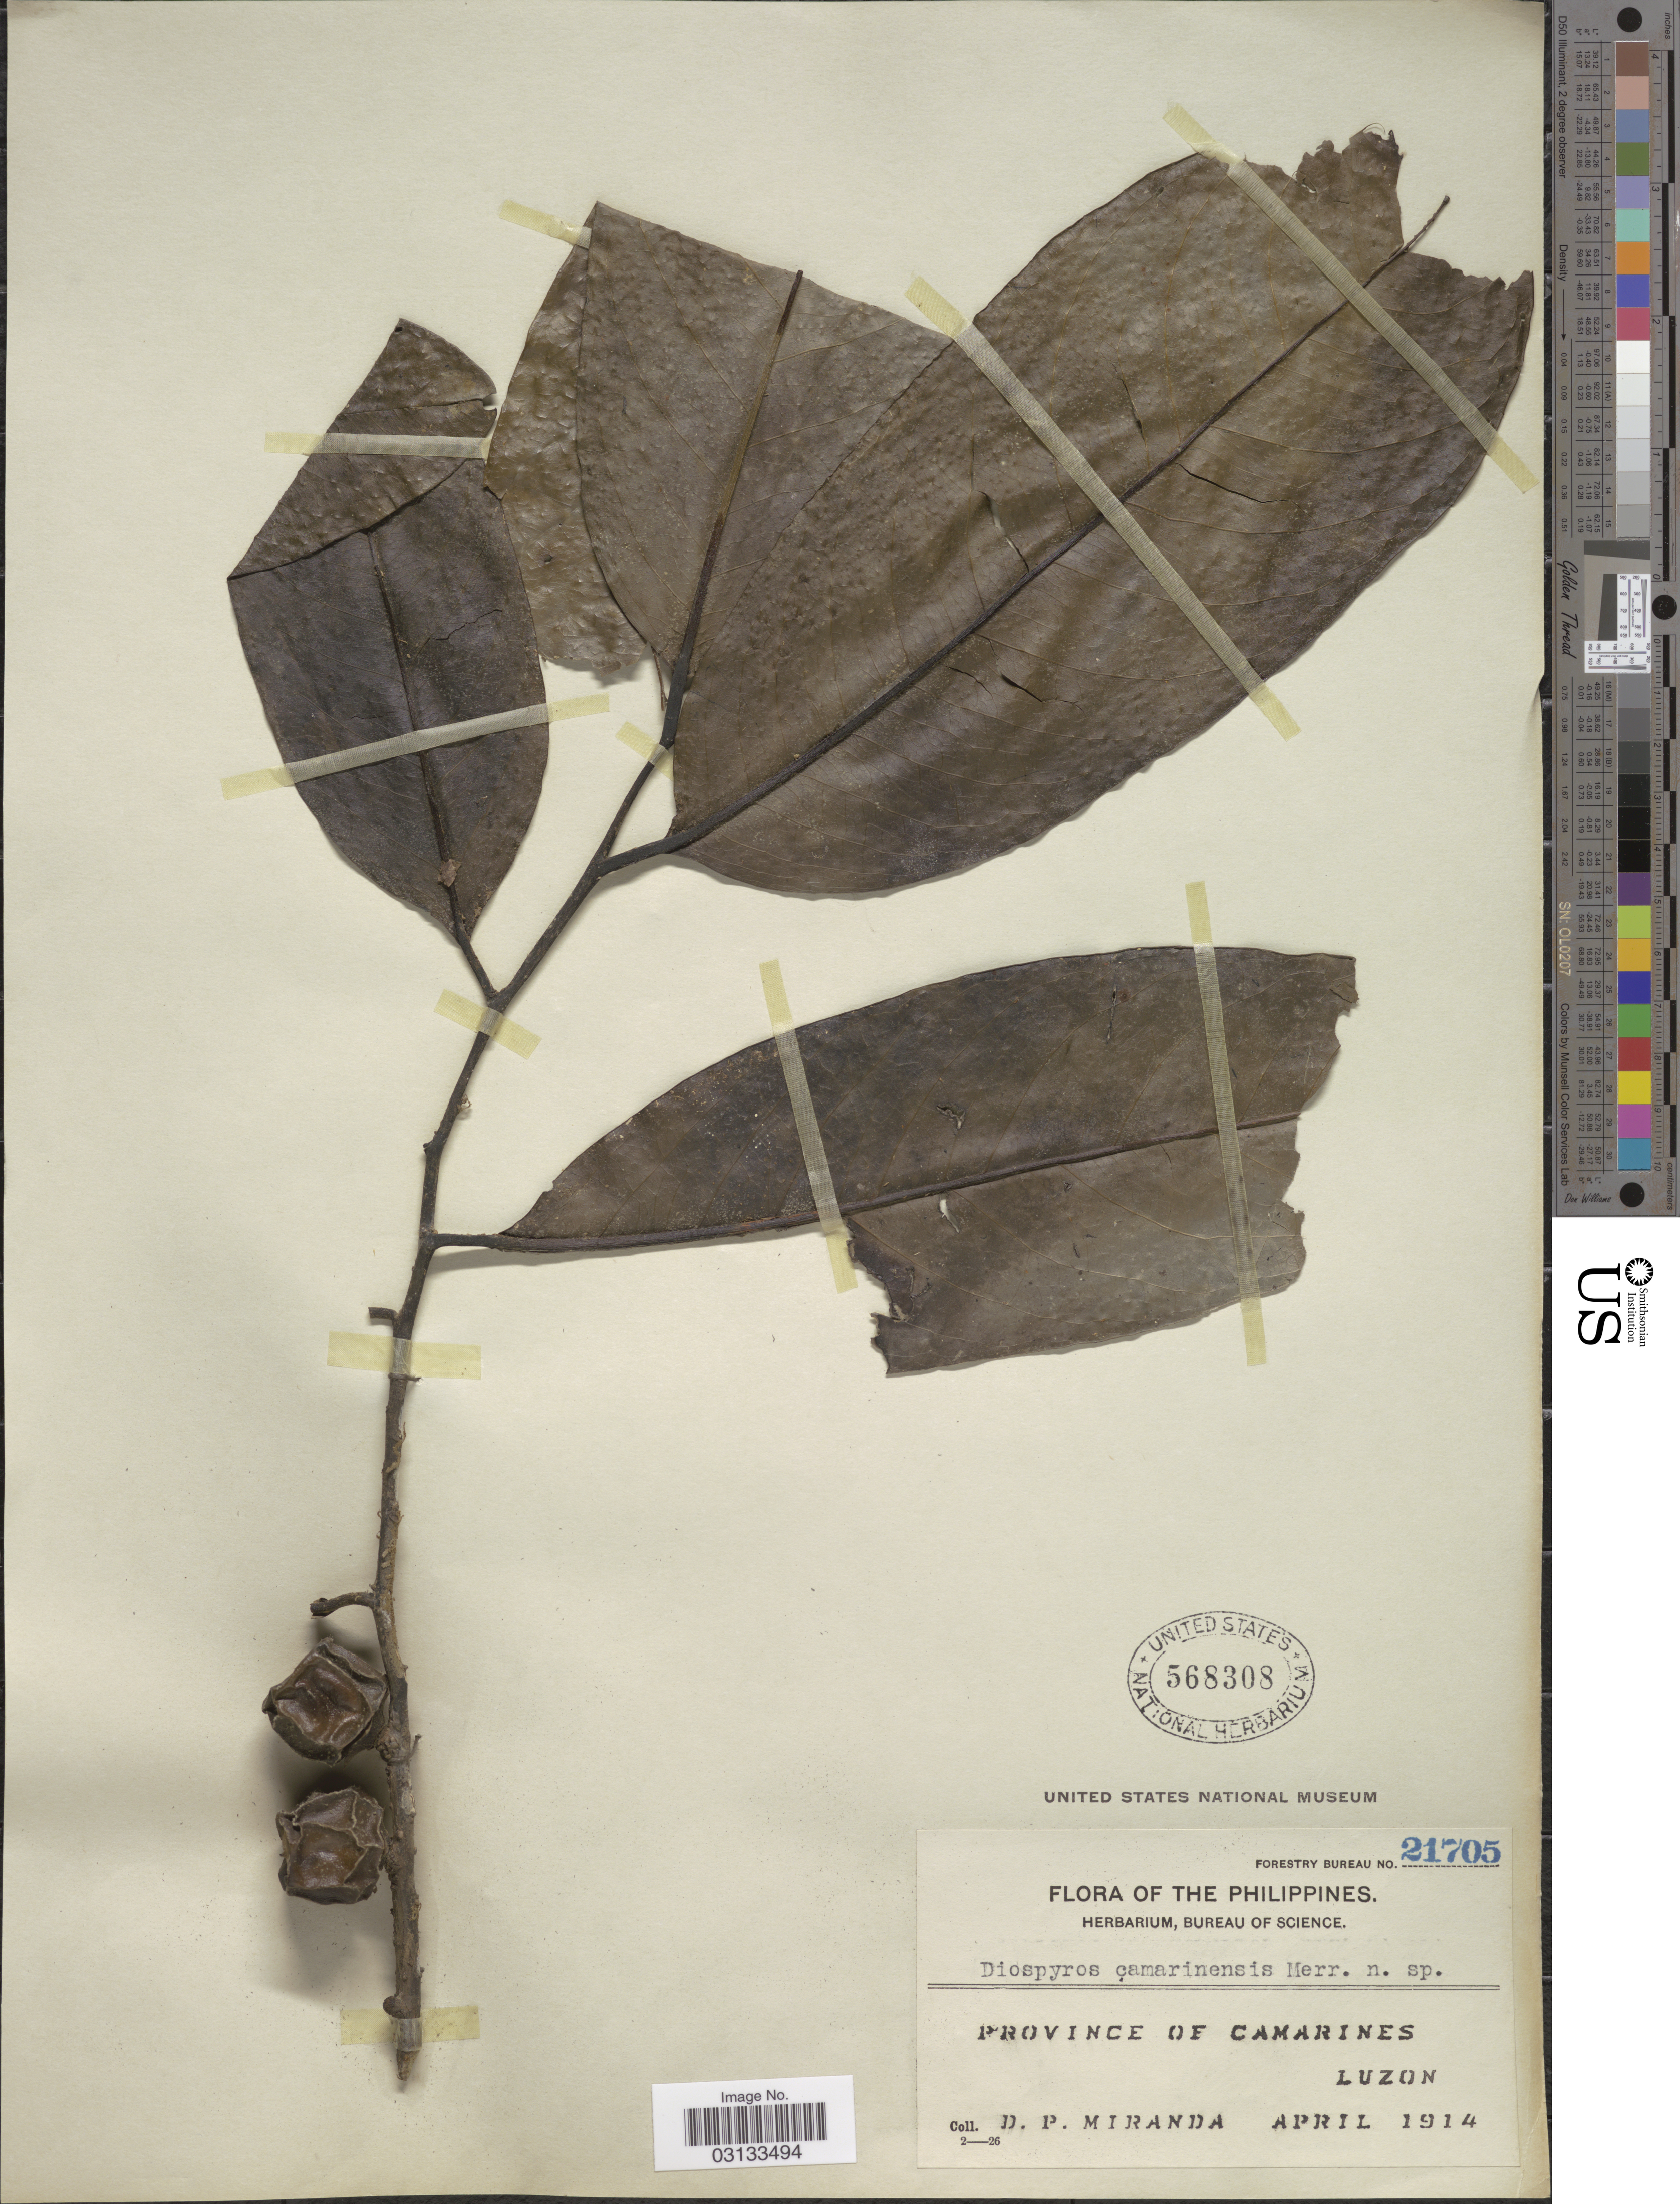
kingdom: Plantae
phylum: Tracheophyta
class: Magnoliopsida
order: Ericales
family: Ebenaceae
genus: Diospyros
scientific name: Diospyros camarinensis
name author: Merr.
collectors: D. P. Miranda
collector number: Forestry Bureau 21705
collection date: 1914-04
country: Philippines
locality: Province of Camarines, Luzon.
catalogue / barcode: US 568308